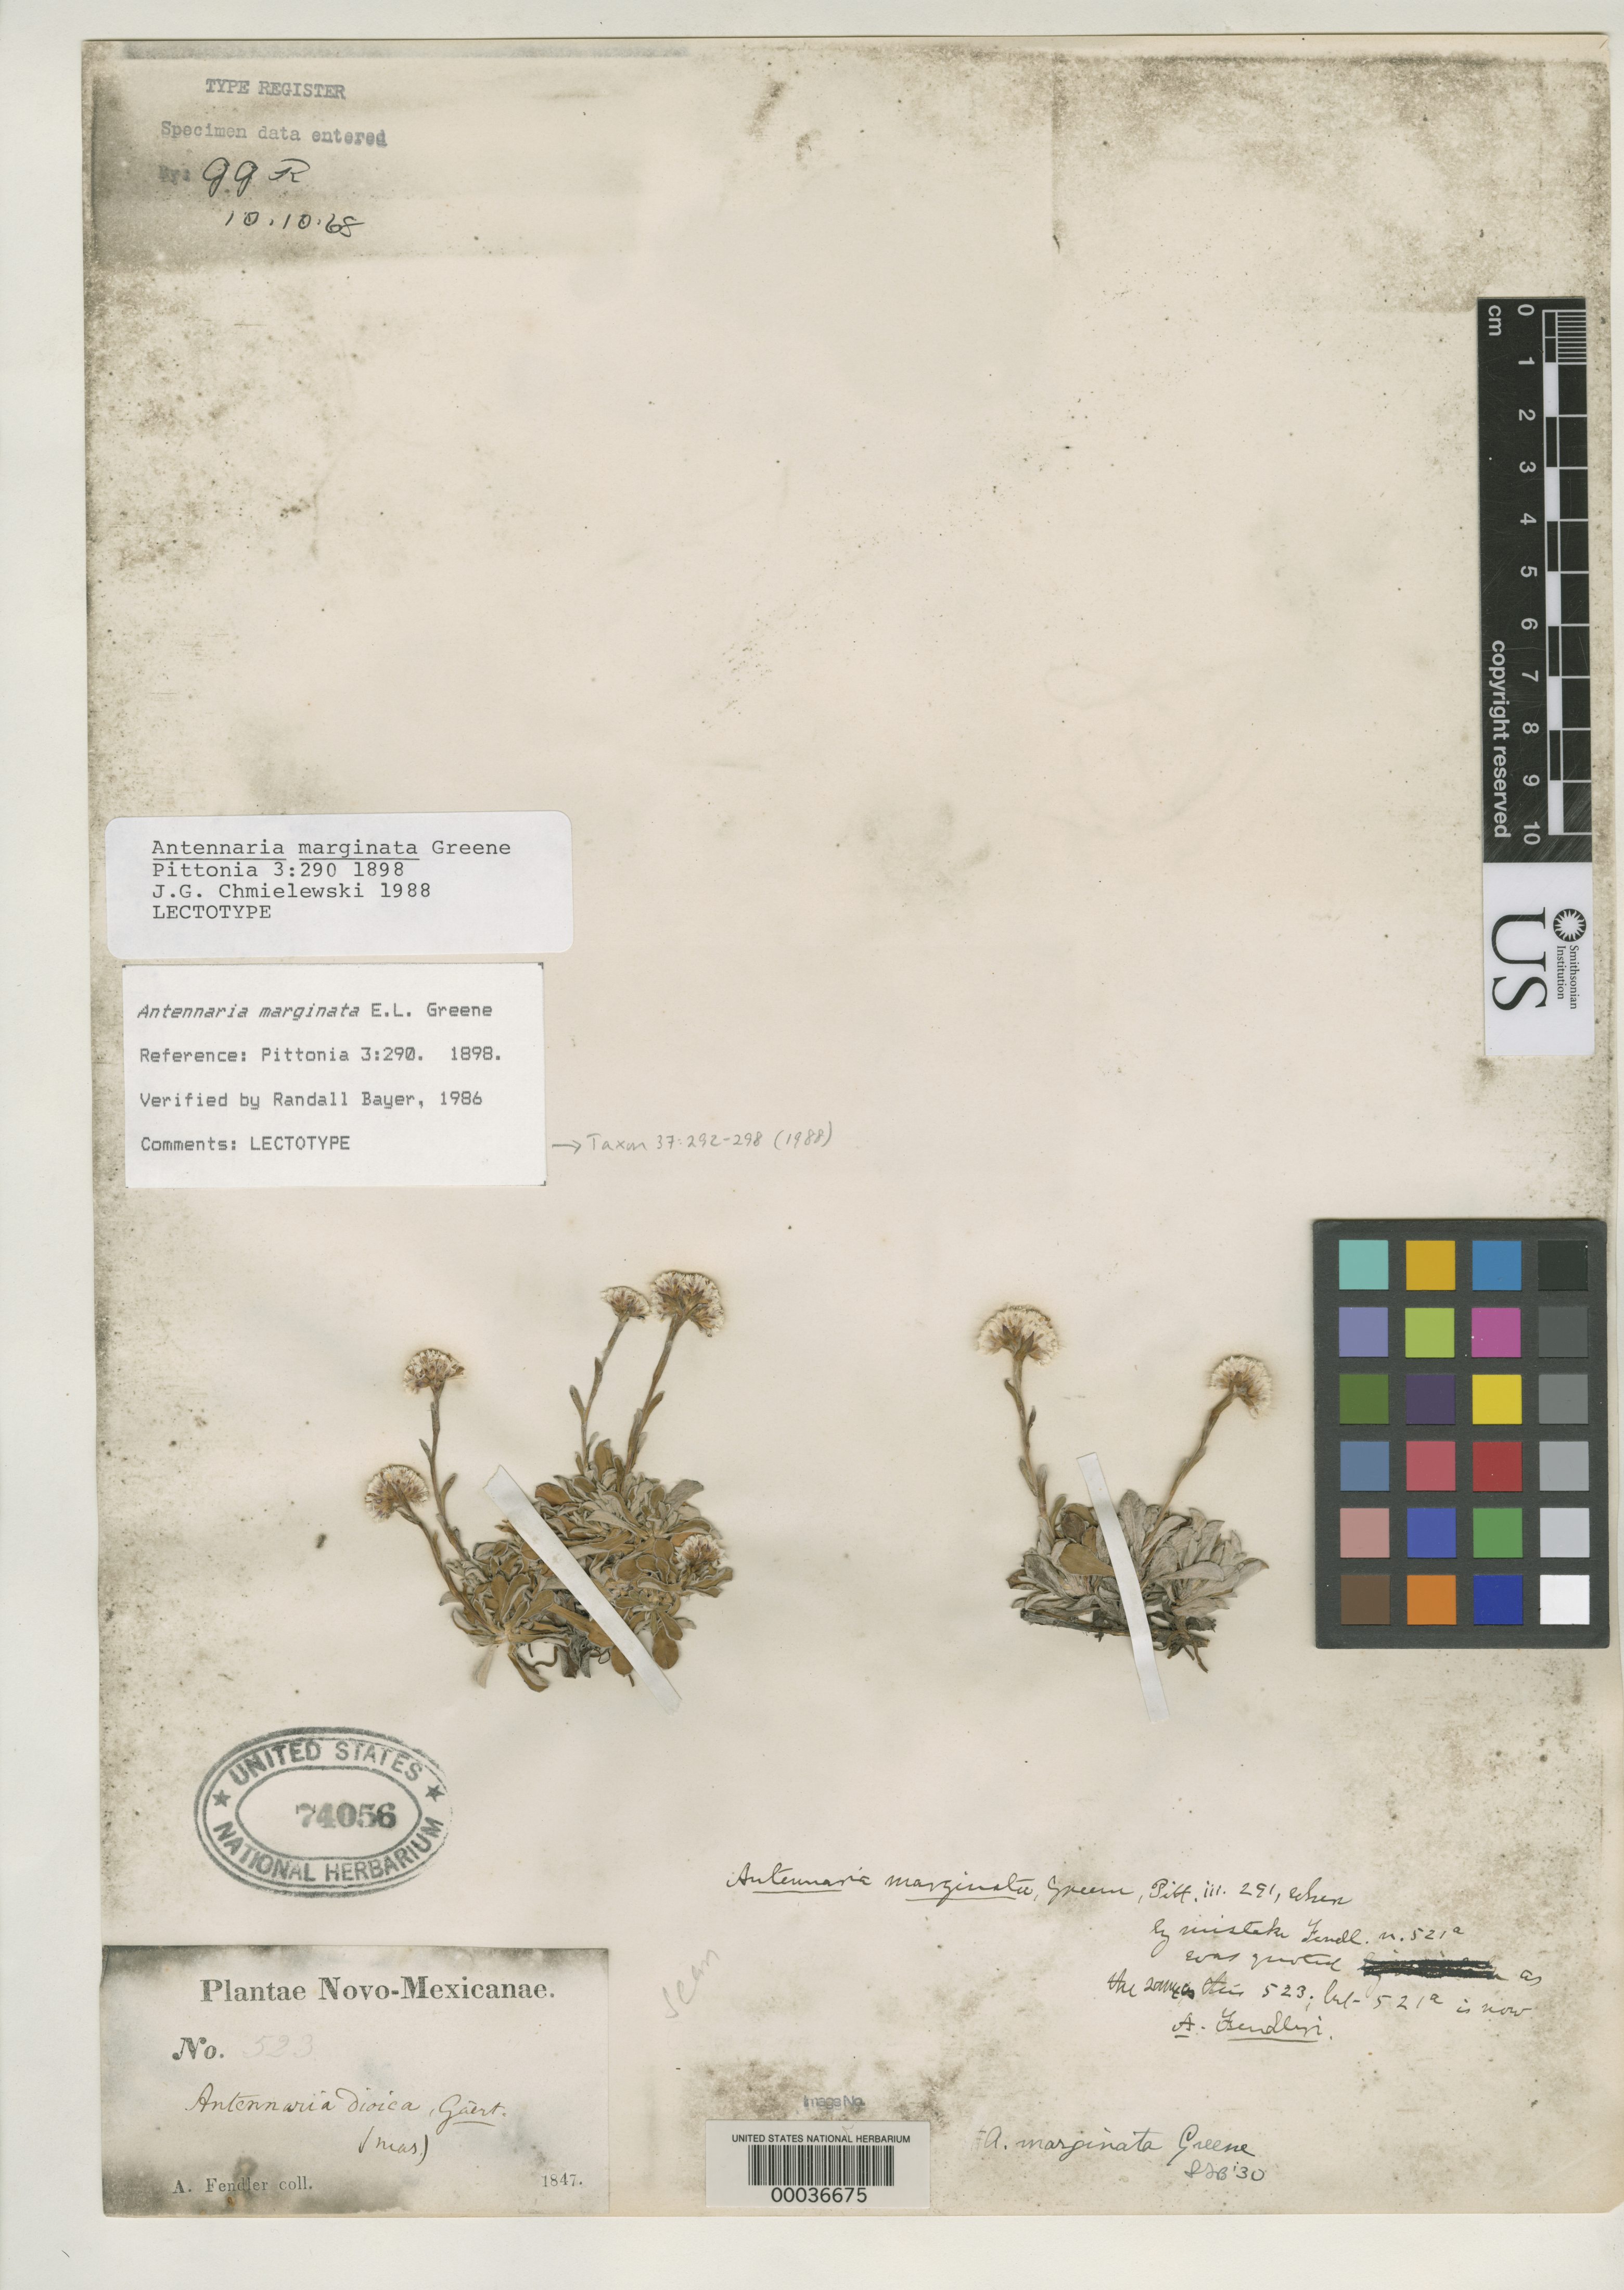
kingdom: Plantae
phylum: Tracheophyta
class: Magnoliopsida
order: Asterales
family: Asteraceae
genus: Antennaria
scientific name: Antennaria marginata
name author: Greene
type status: Lectotype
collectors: A. Fendler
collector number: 523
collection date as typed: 1847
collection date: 1847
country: United States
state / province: New Mexico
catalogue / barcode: US 74056